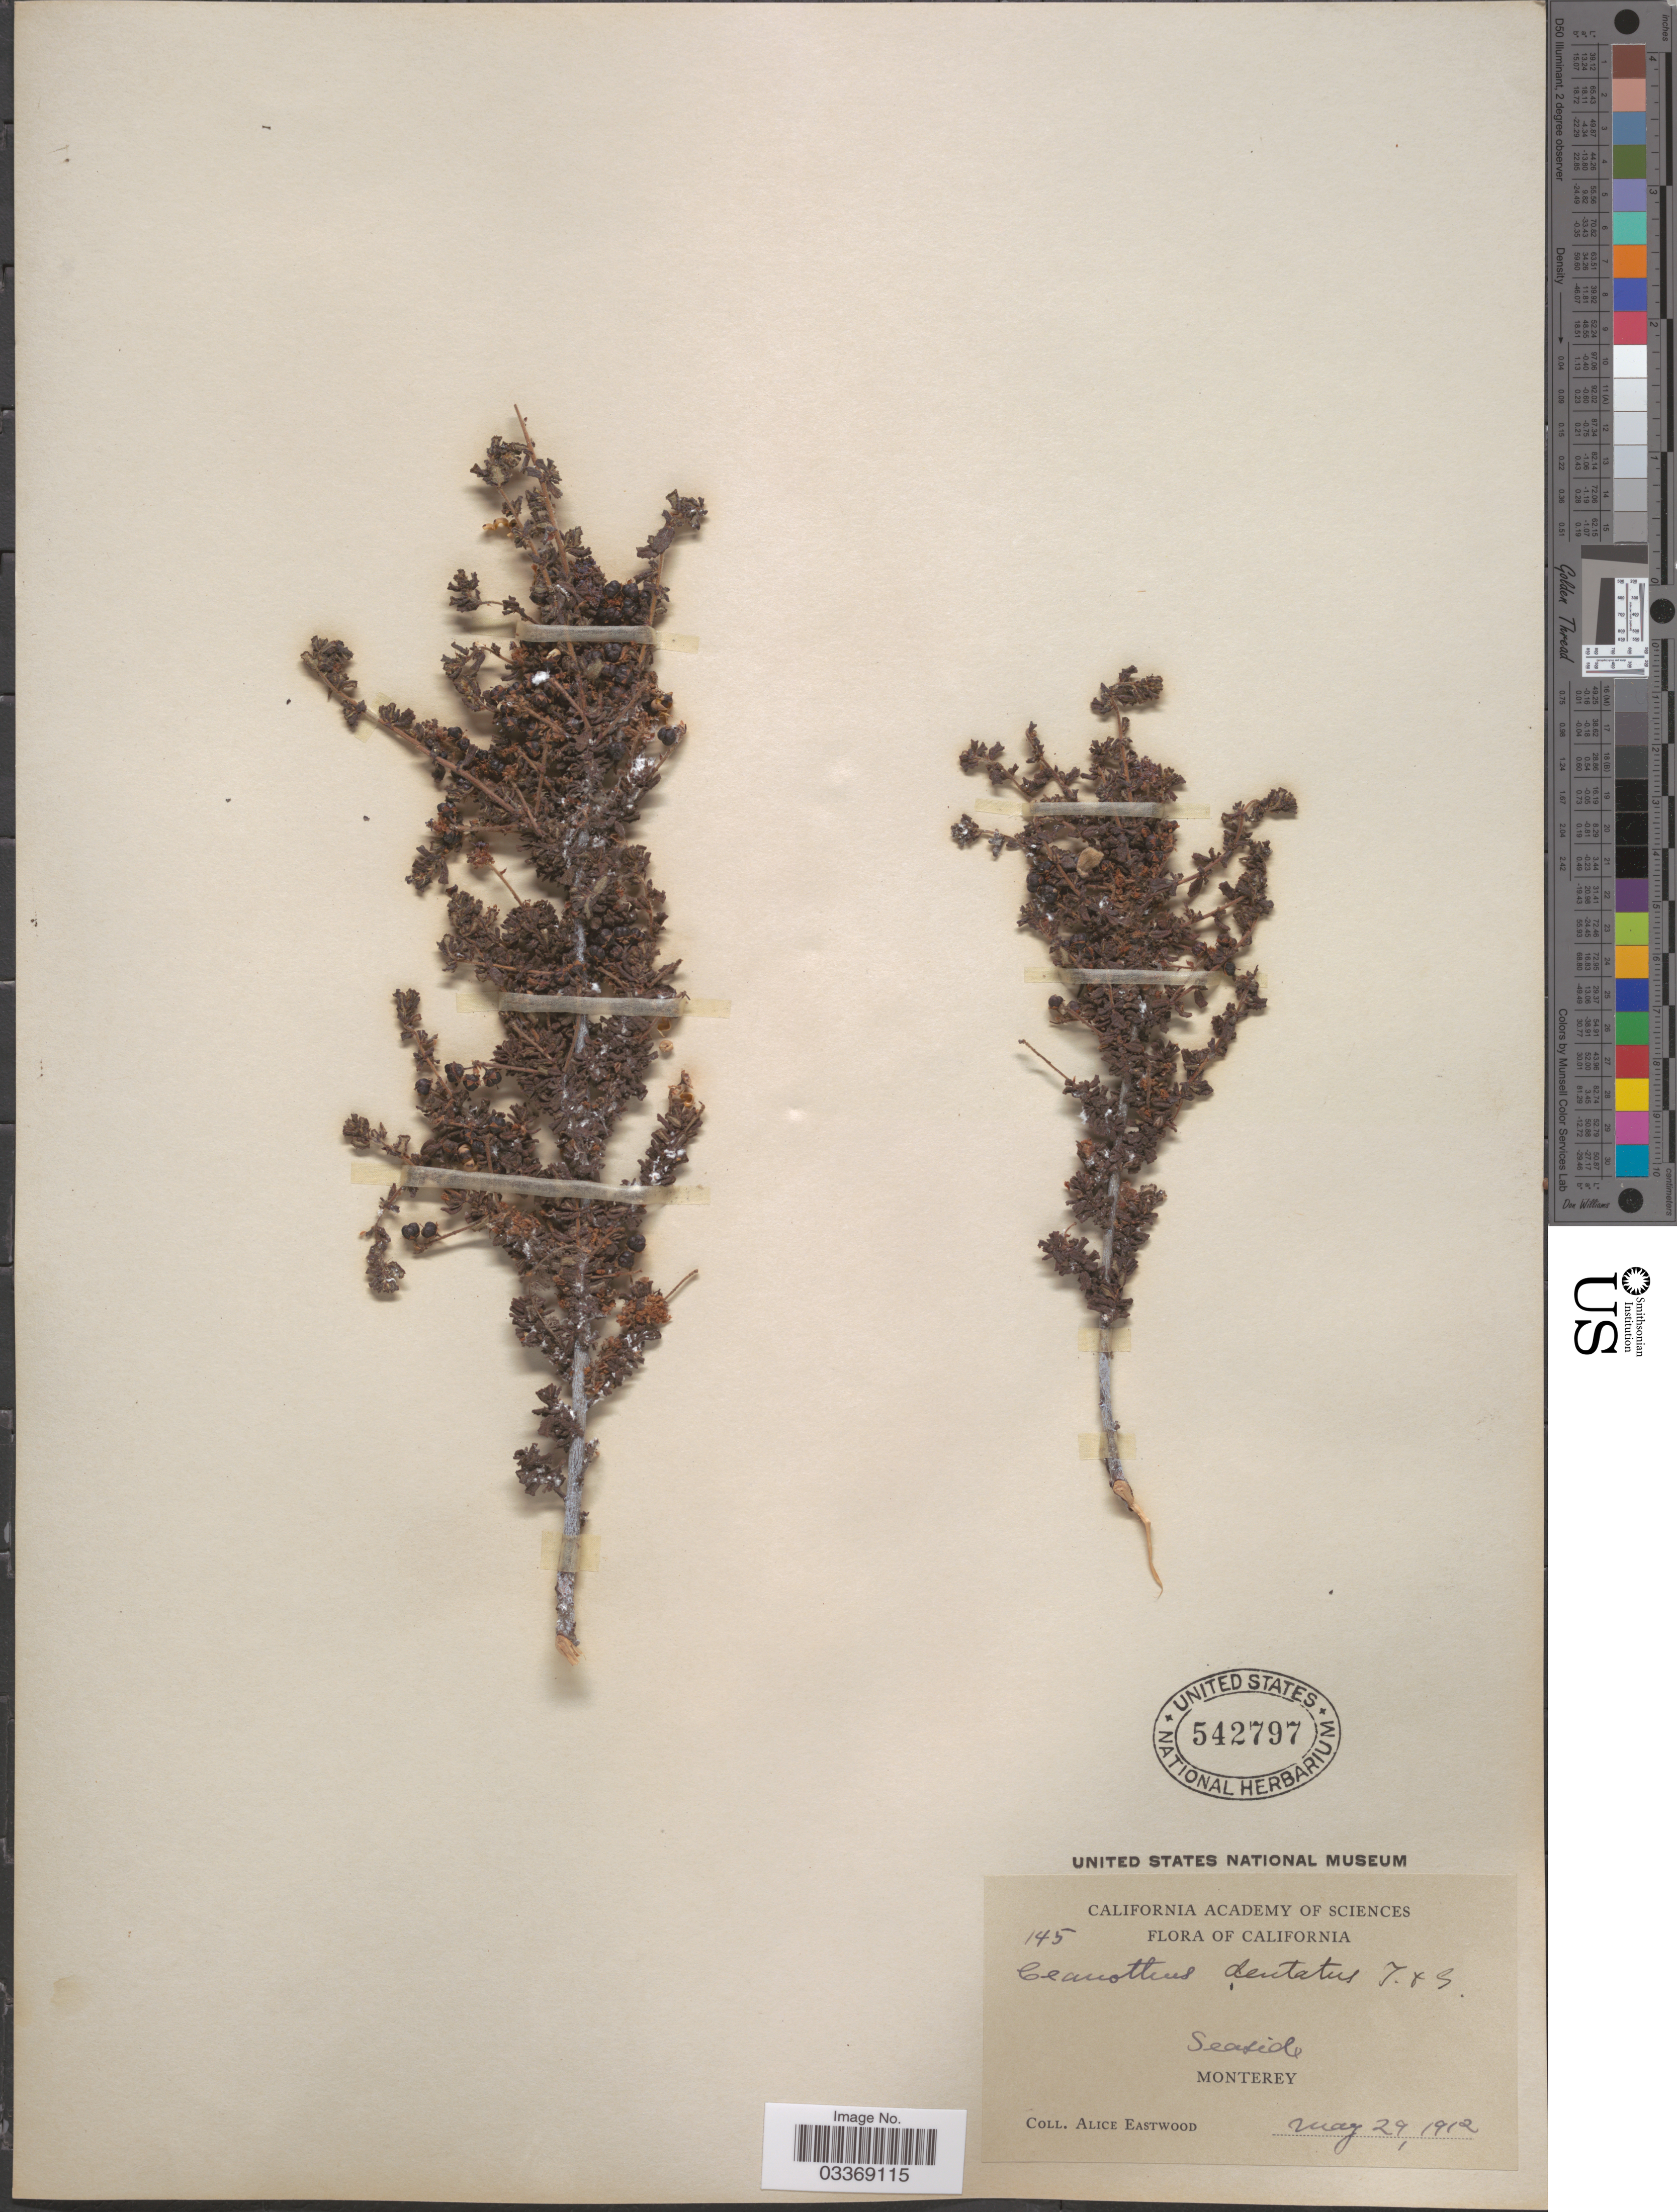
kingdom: Plantae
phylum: Tracheophyta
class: Magnoliopsida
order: Rosales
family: Rhamnaceae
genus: Ceanothus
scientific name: Ceanothus dentatus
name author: Torr. & A. Gray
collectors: A. Eastwood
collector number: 145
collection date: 1912-05-29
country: United States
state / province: California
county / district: Monterey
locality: Seaside, Monterey.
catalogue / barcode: US 542797